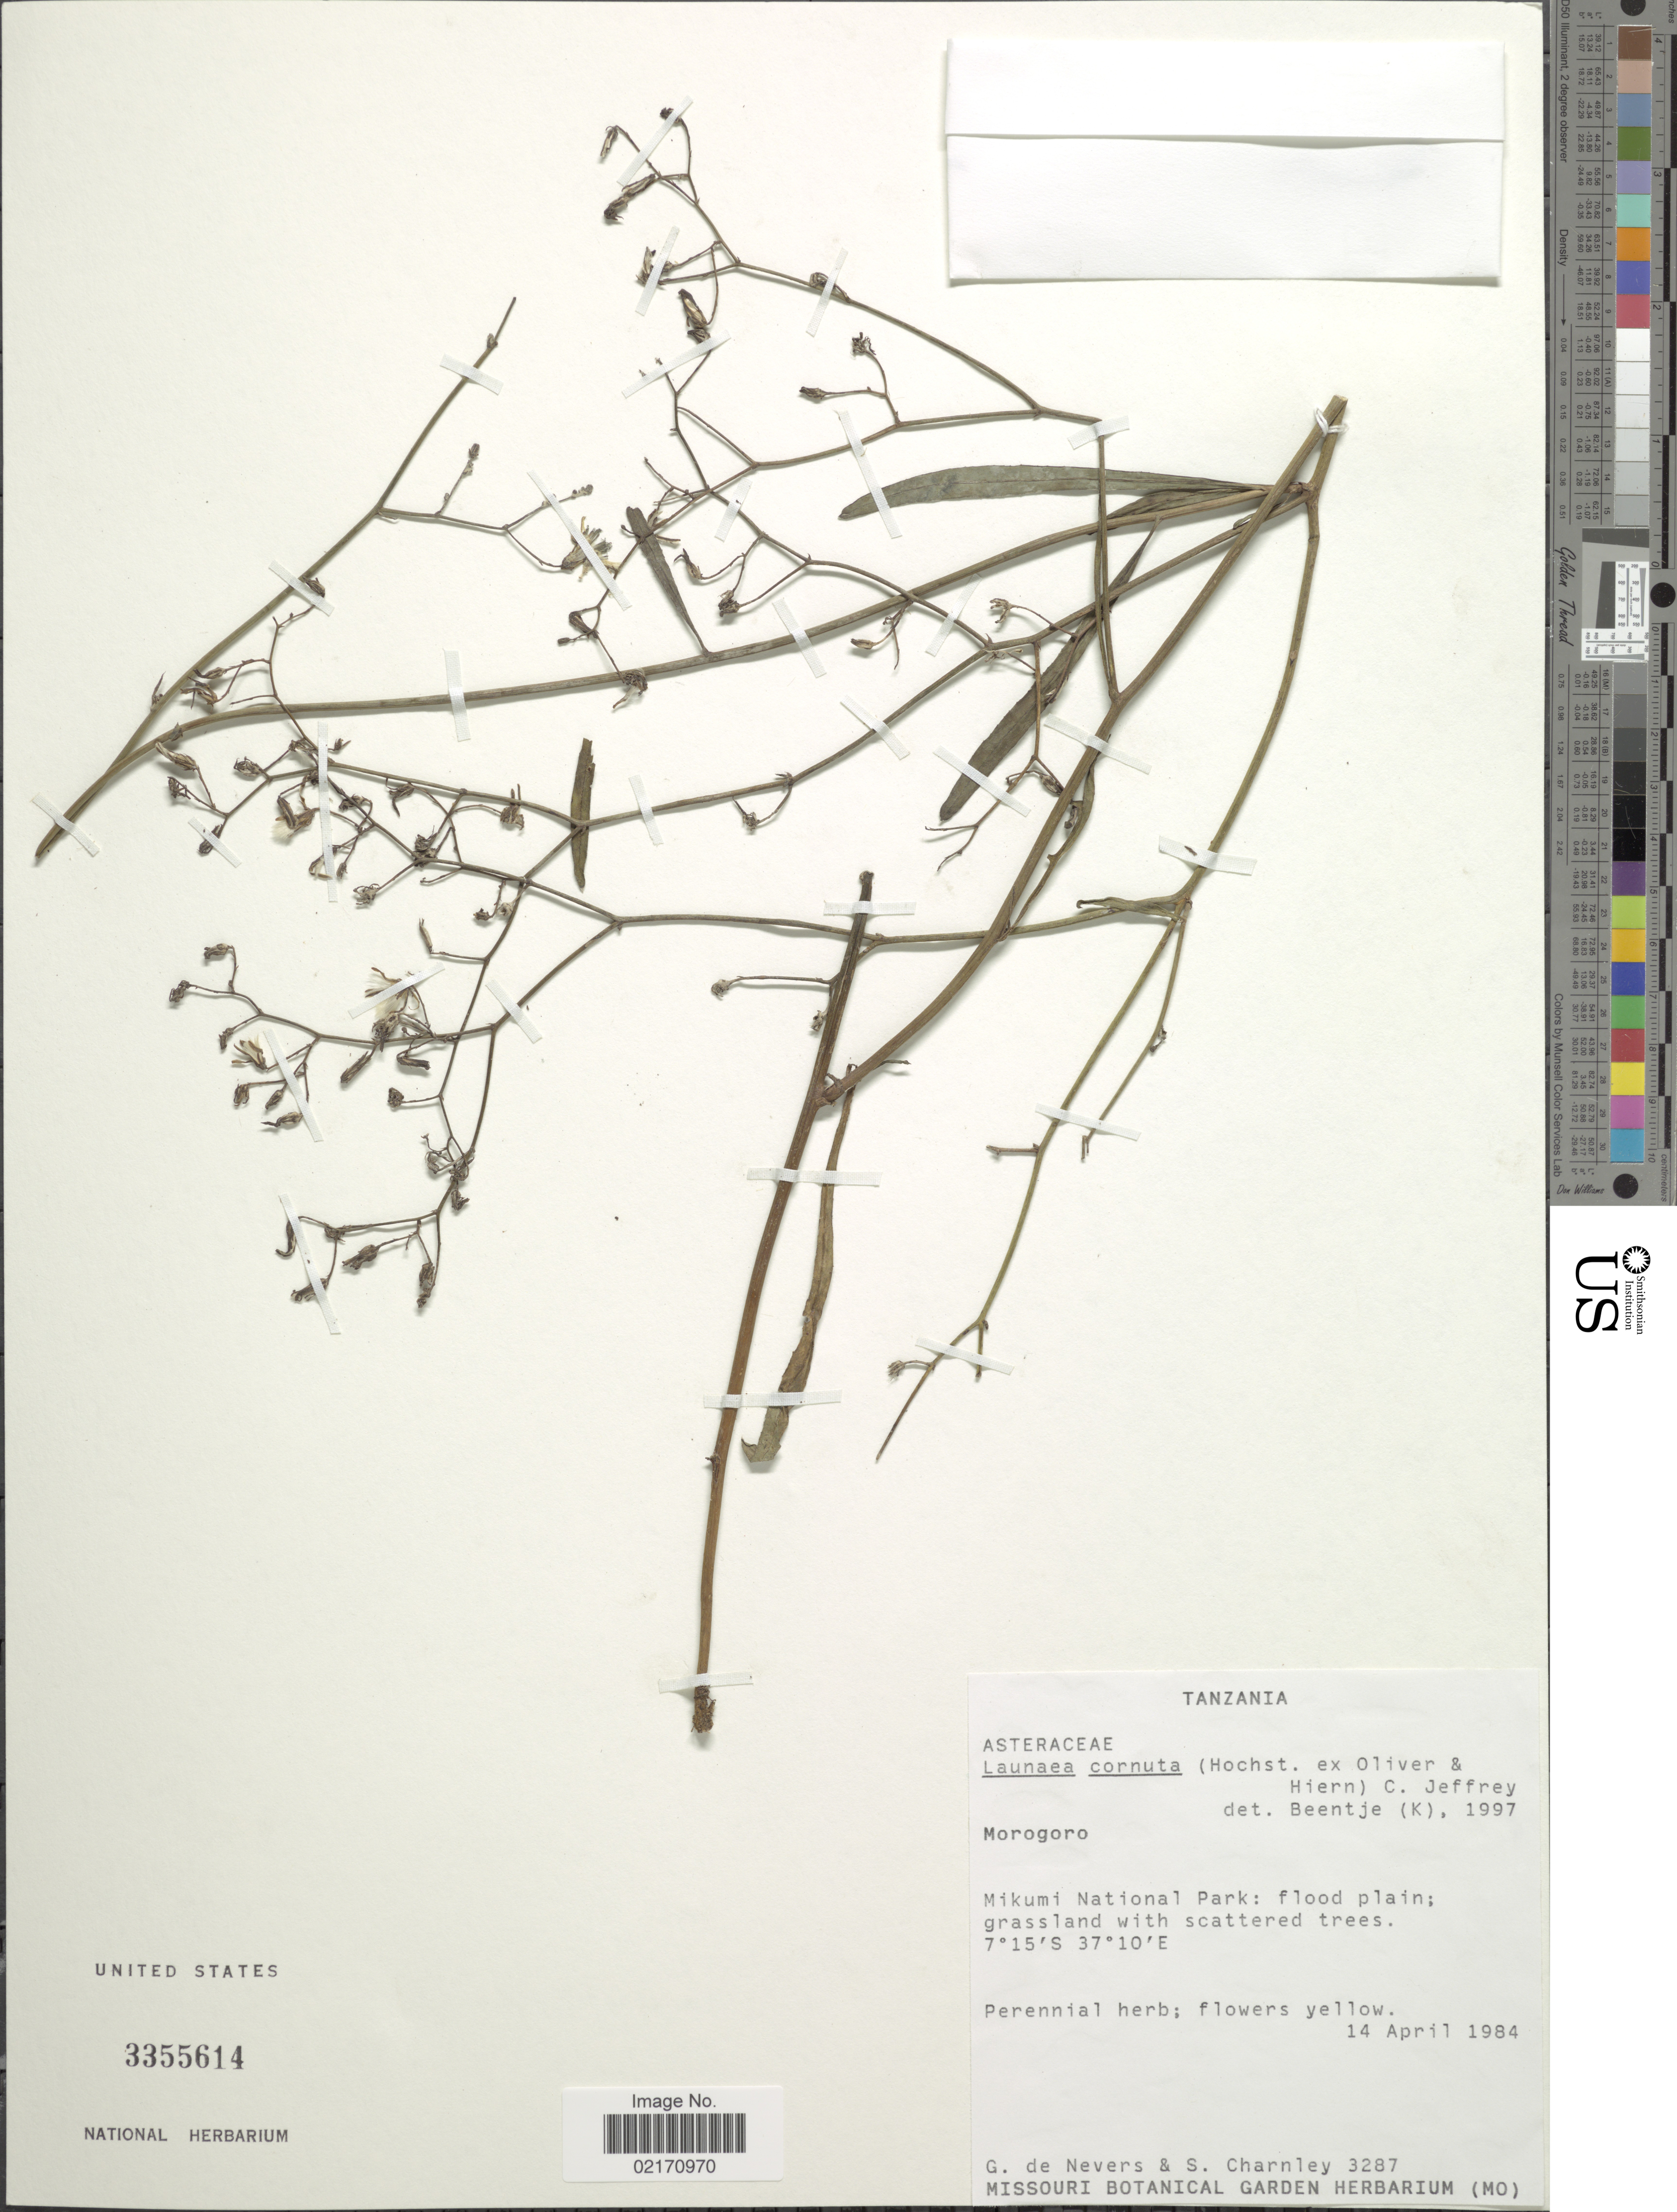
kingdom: Plantae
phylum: Tracheophyta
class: Magnoliopsida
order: Asterales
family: Asteraceae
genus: Launaea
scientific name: Launaea cornuta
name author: (Hochst. ex Oliv. & Hiern) C. Jeffrey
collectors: G. C. de Nevers & S. Charnley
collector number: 3287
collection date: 1984-04-14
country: Tanzania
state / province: Morogoro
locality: Mikumi National Park, flood plain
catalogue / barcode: US 3355614